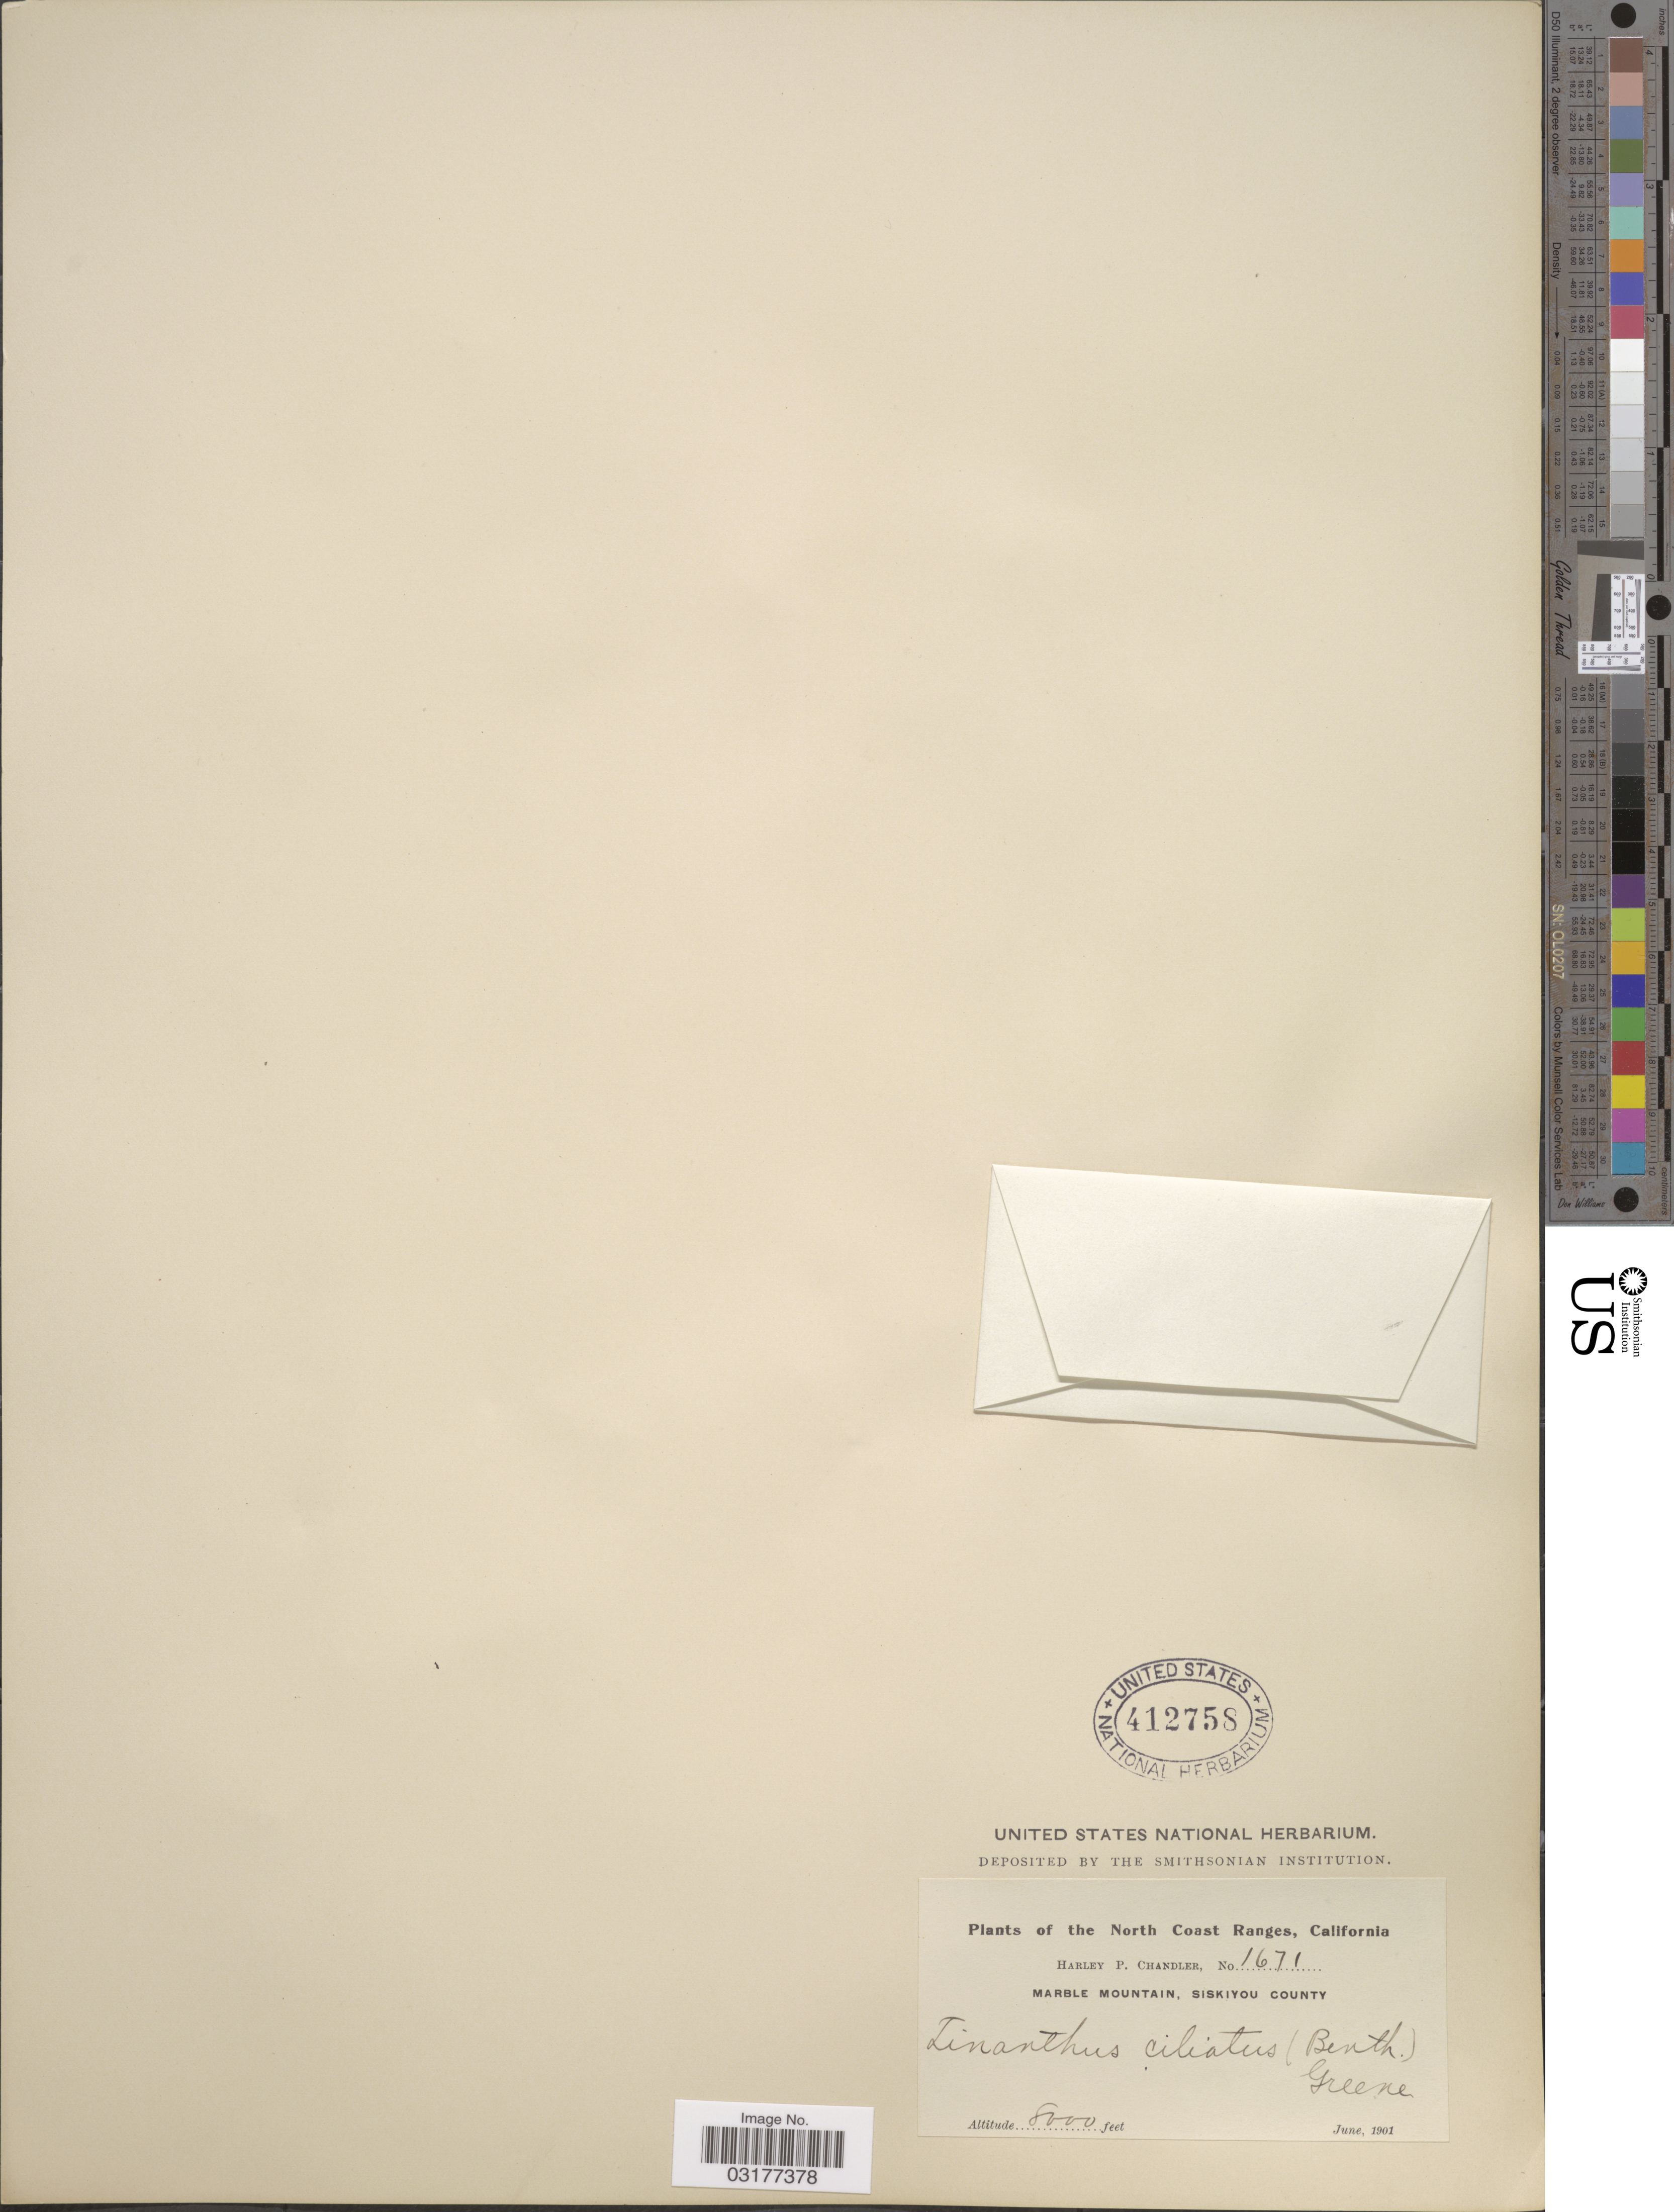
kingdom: Plantae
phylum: Tracheophyta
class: Magnoliopsida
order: Ericales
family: Polemoniaceae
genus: Leptosiphon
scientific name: Leptosiphon ciliatus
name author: (Benth.) Jeps.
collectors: H. Chandler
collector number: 1671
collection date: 1901-06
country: United States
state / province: California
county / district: Siskiyou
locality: The North Coast Ranges. Marble Mountain, Siskiyou County.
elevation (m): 2438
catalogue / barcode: US 412758